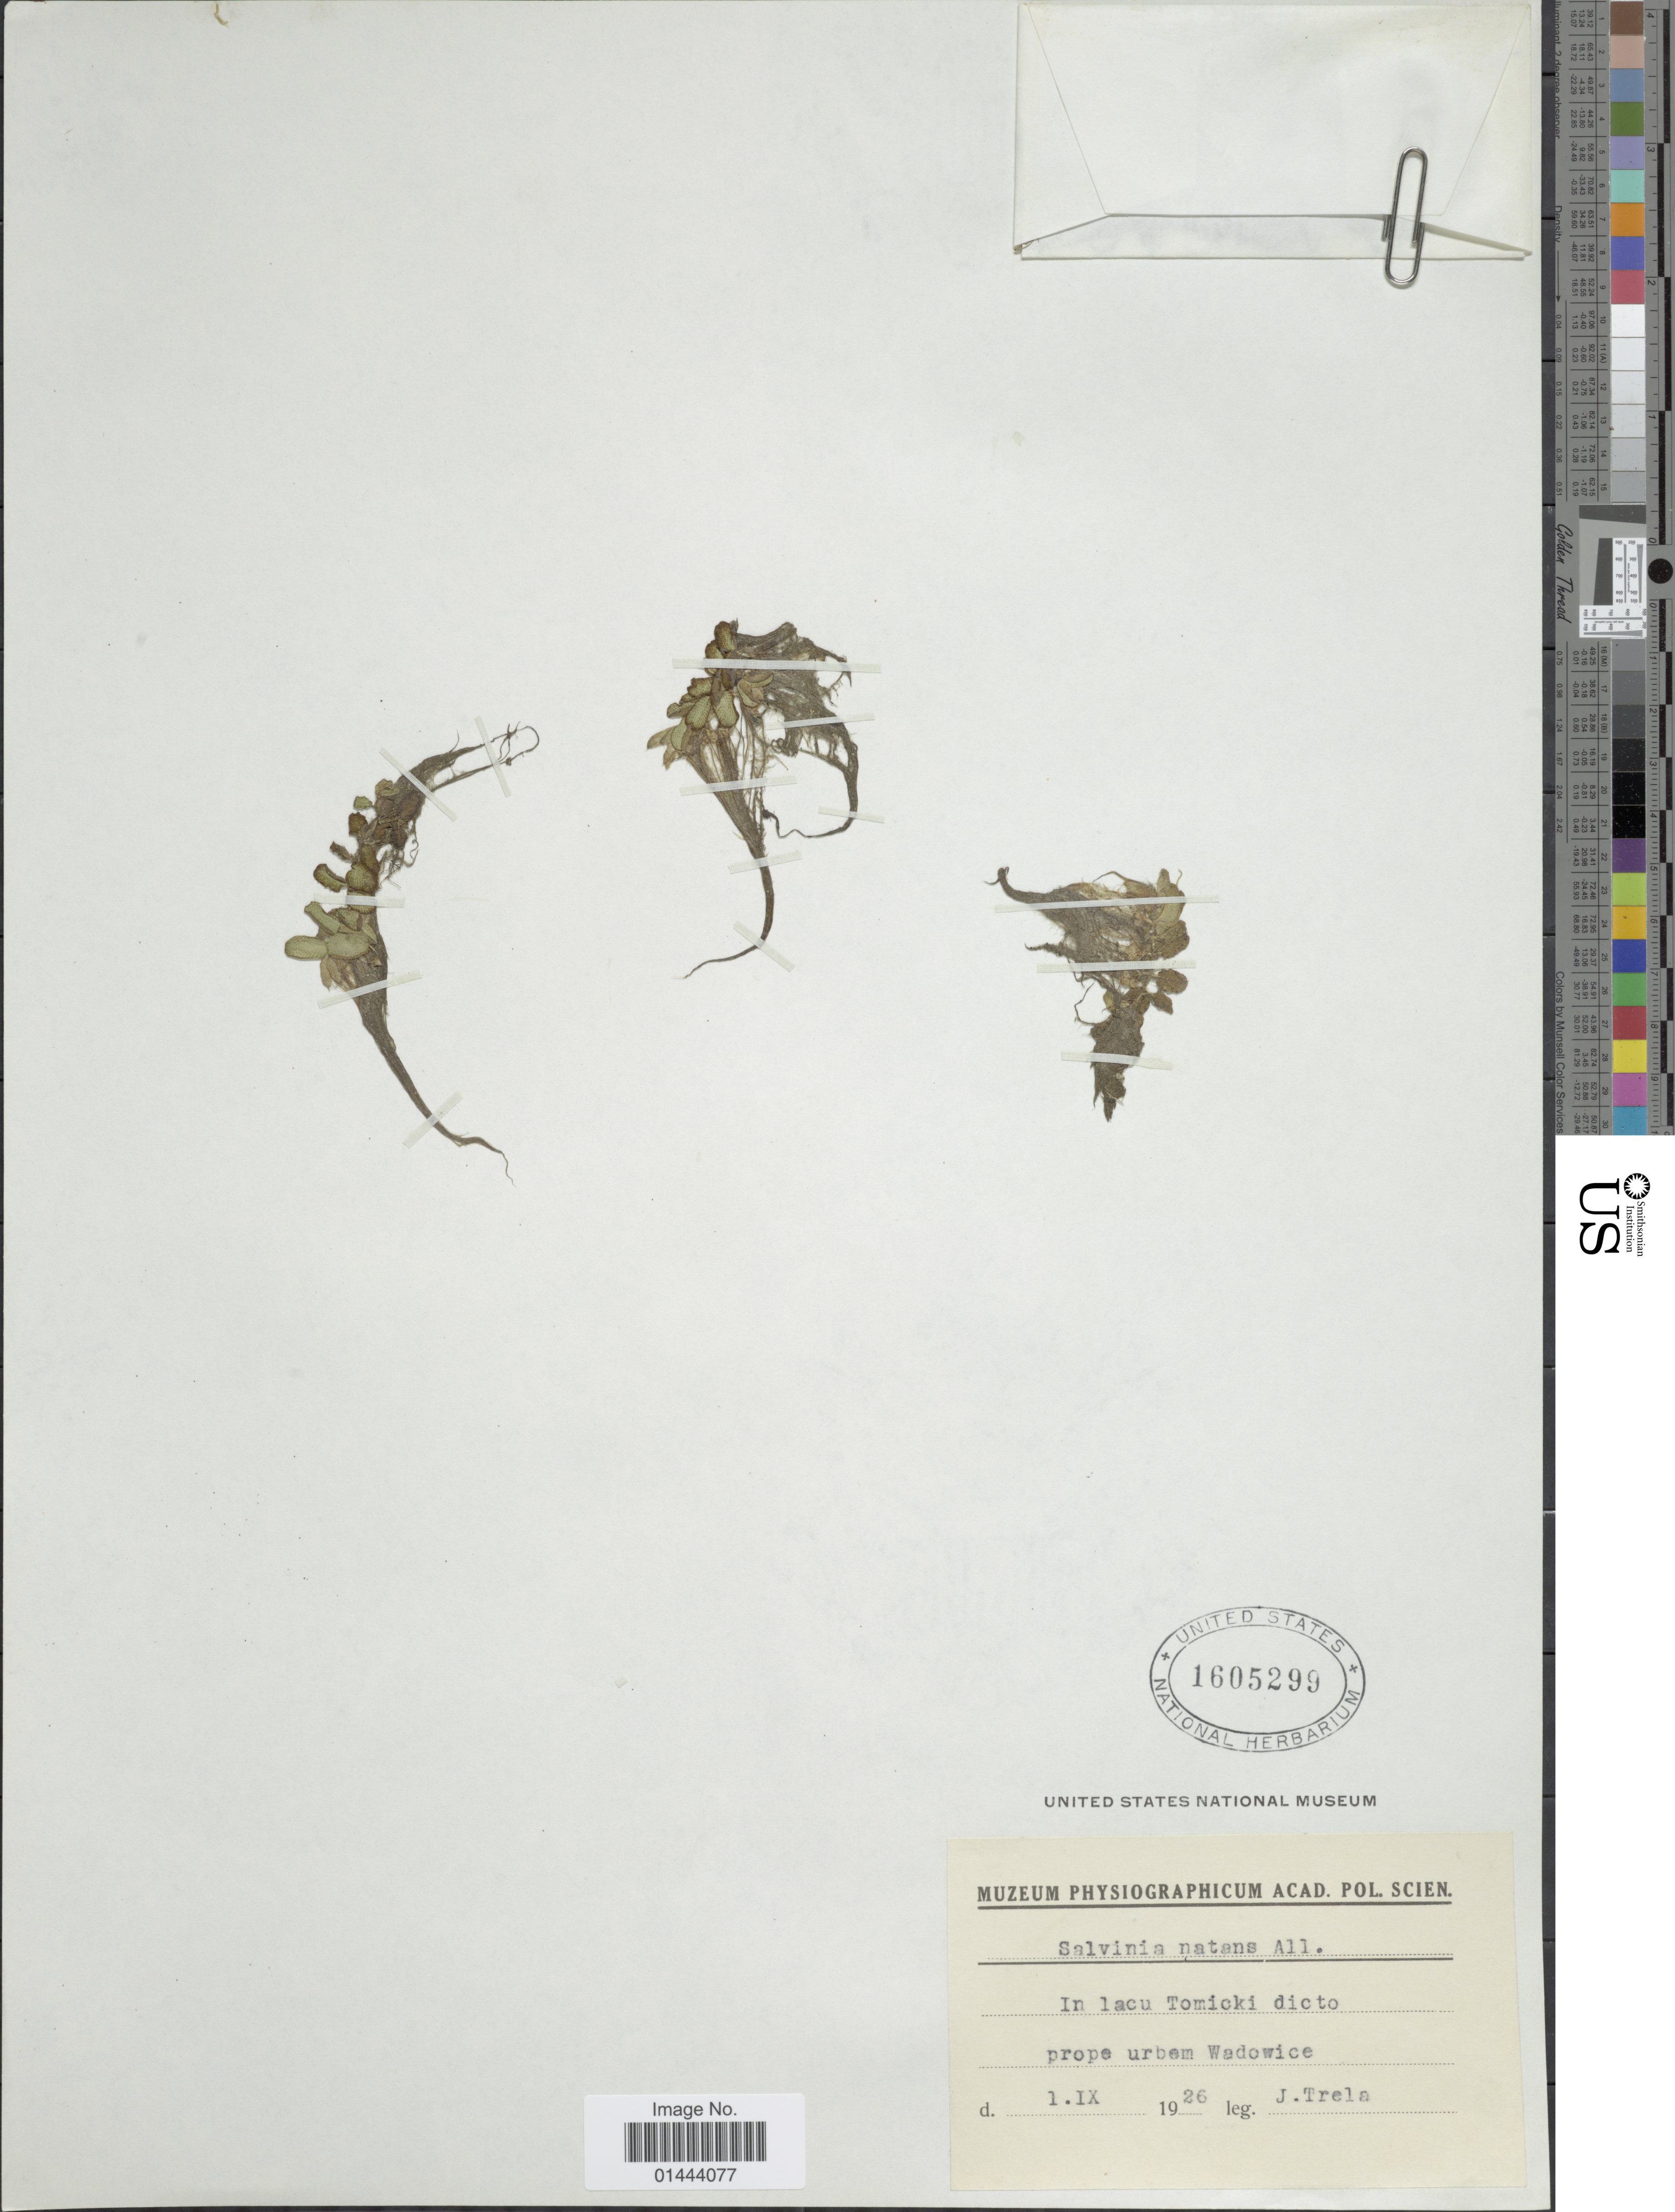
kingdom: Plantae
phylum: Tracheophyta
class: Polypodiopsida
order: Salviniales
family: Salviniaceae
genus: Salvinia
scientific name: Salvinia natans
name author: (L.) All.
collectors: J. Trela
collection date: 1926-09-01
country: Poland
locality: In lacu Tomicki dicto, prope urbem Wadowice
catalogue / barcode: US 1605299